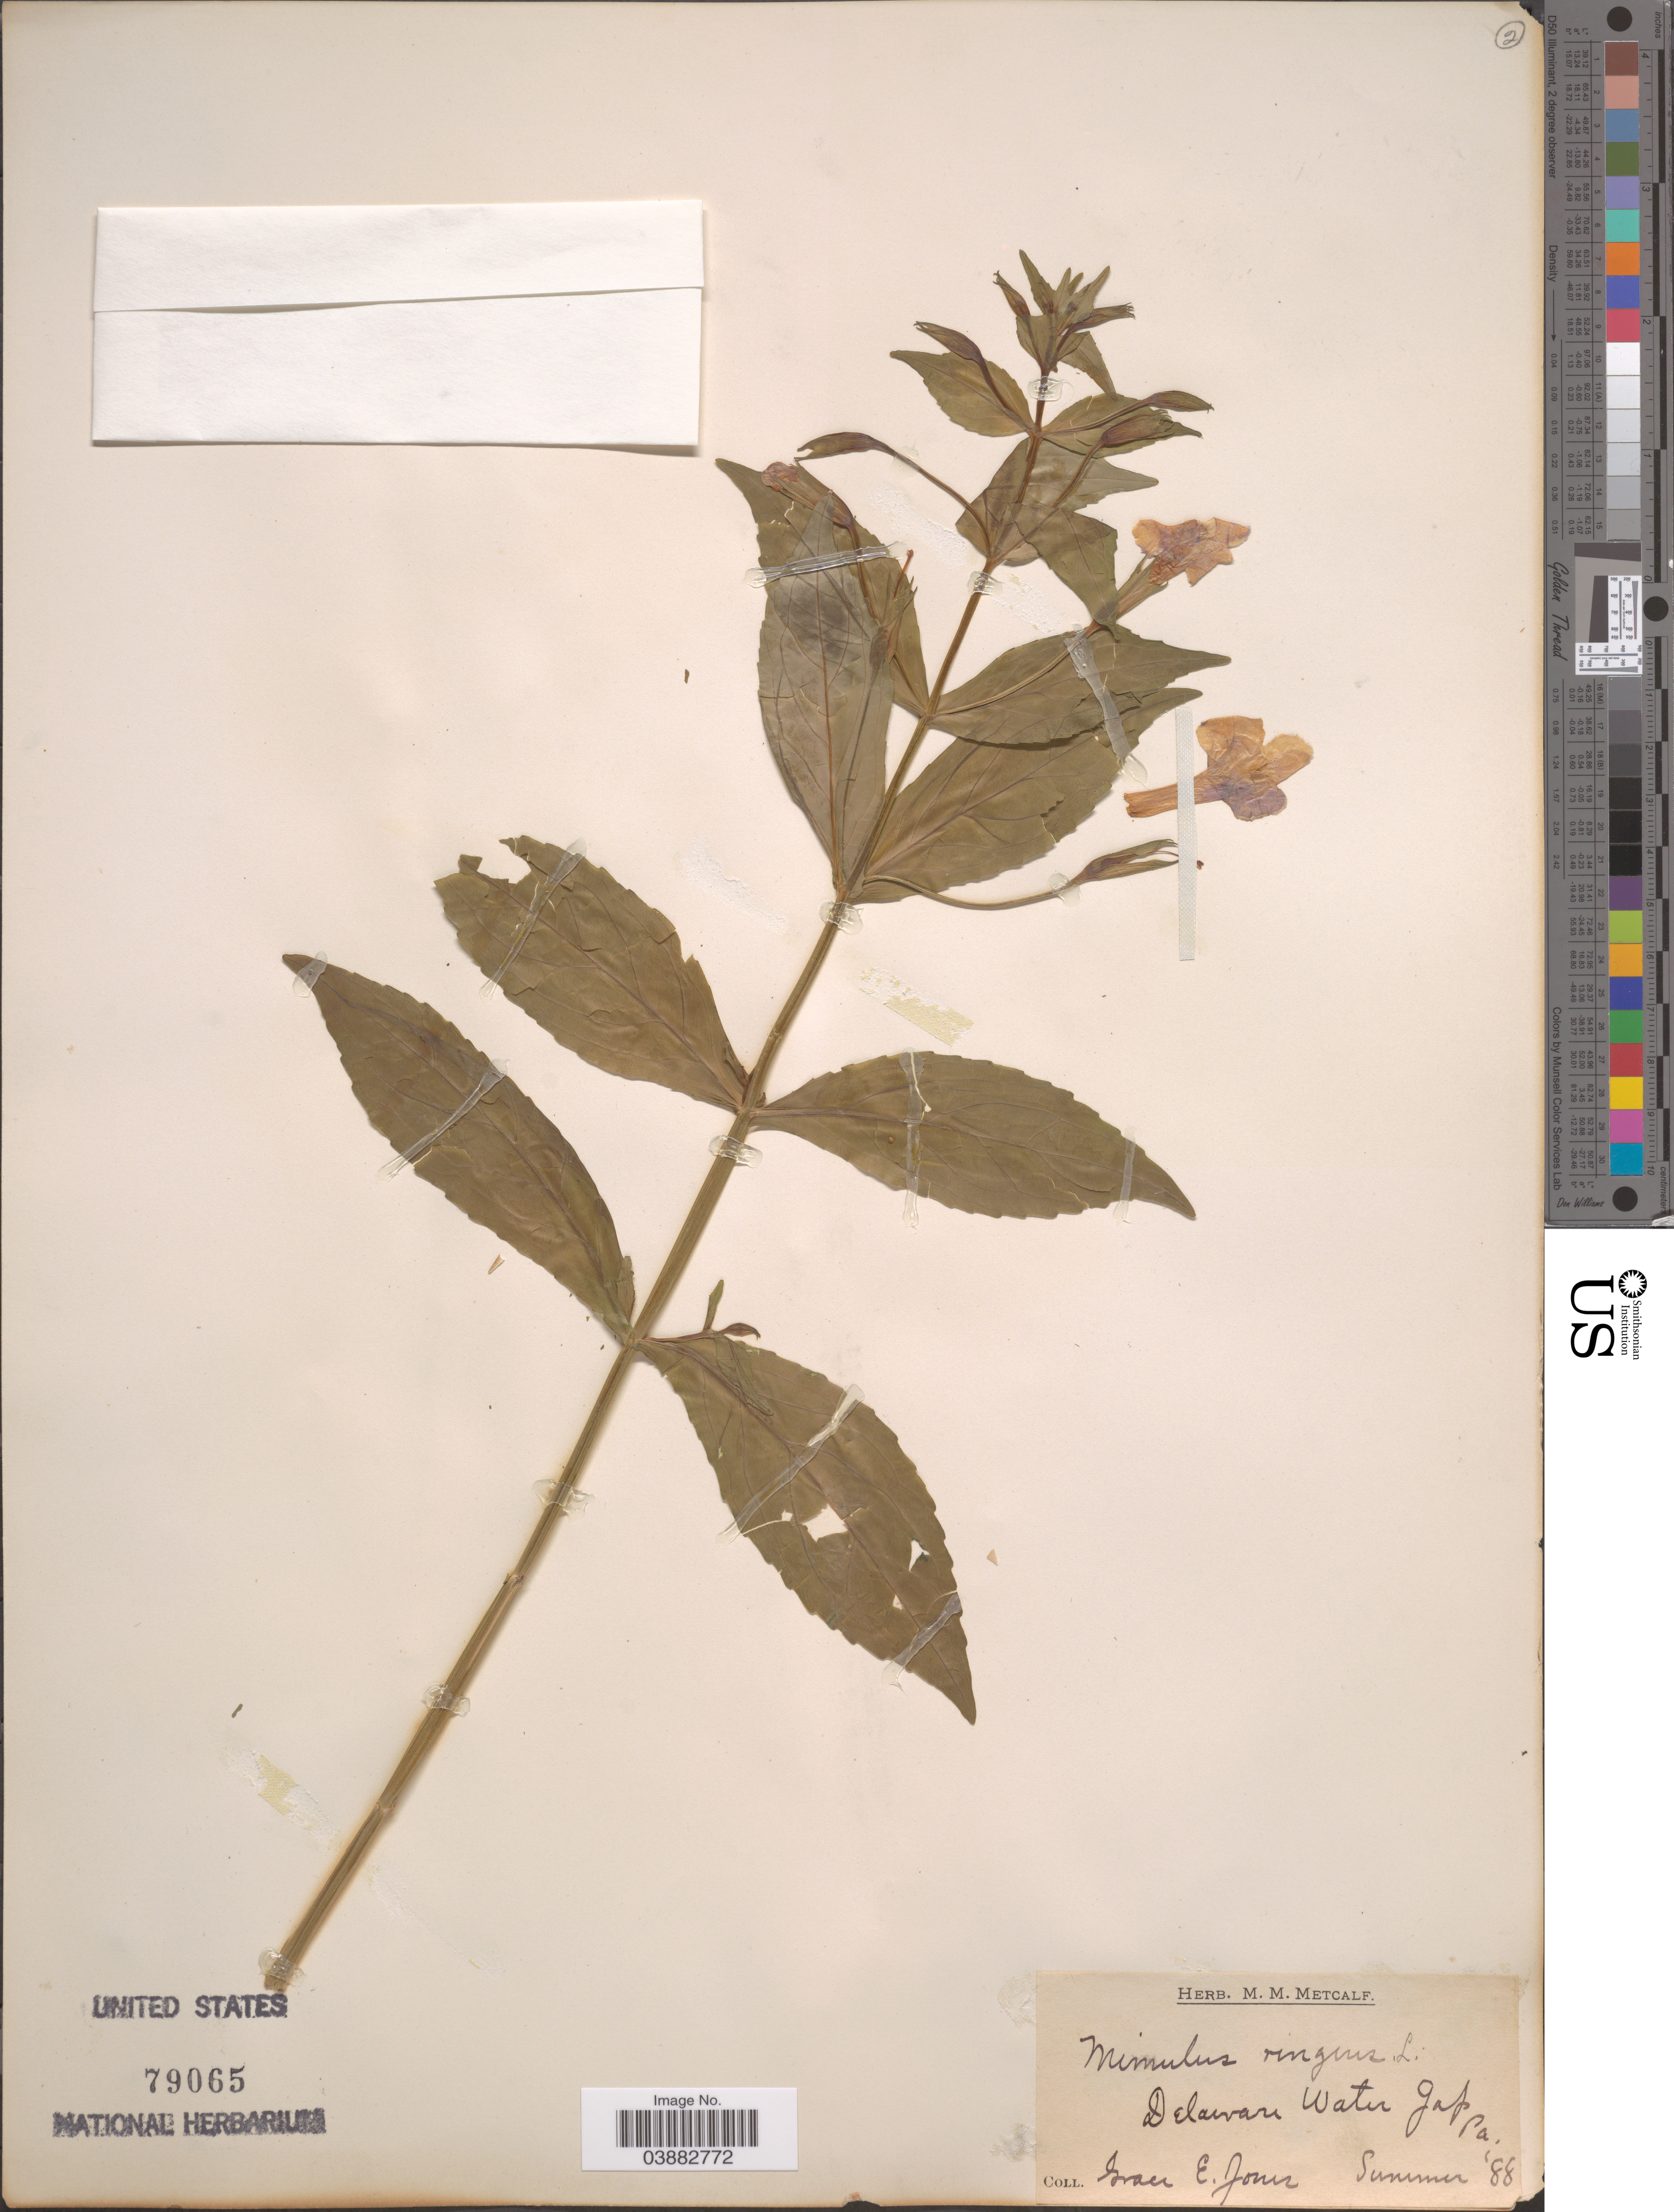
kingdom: Plantae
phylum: Tracheophyta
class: Magnoliopsida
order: Lamiales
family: Phrymaceae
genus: Mimulus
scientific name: Mimulus ringens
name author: L.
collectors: G. Jones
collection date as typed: Summer '88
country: United States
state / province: Pennsylvania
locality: Delaware Water Gap.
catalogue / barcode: US 79065